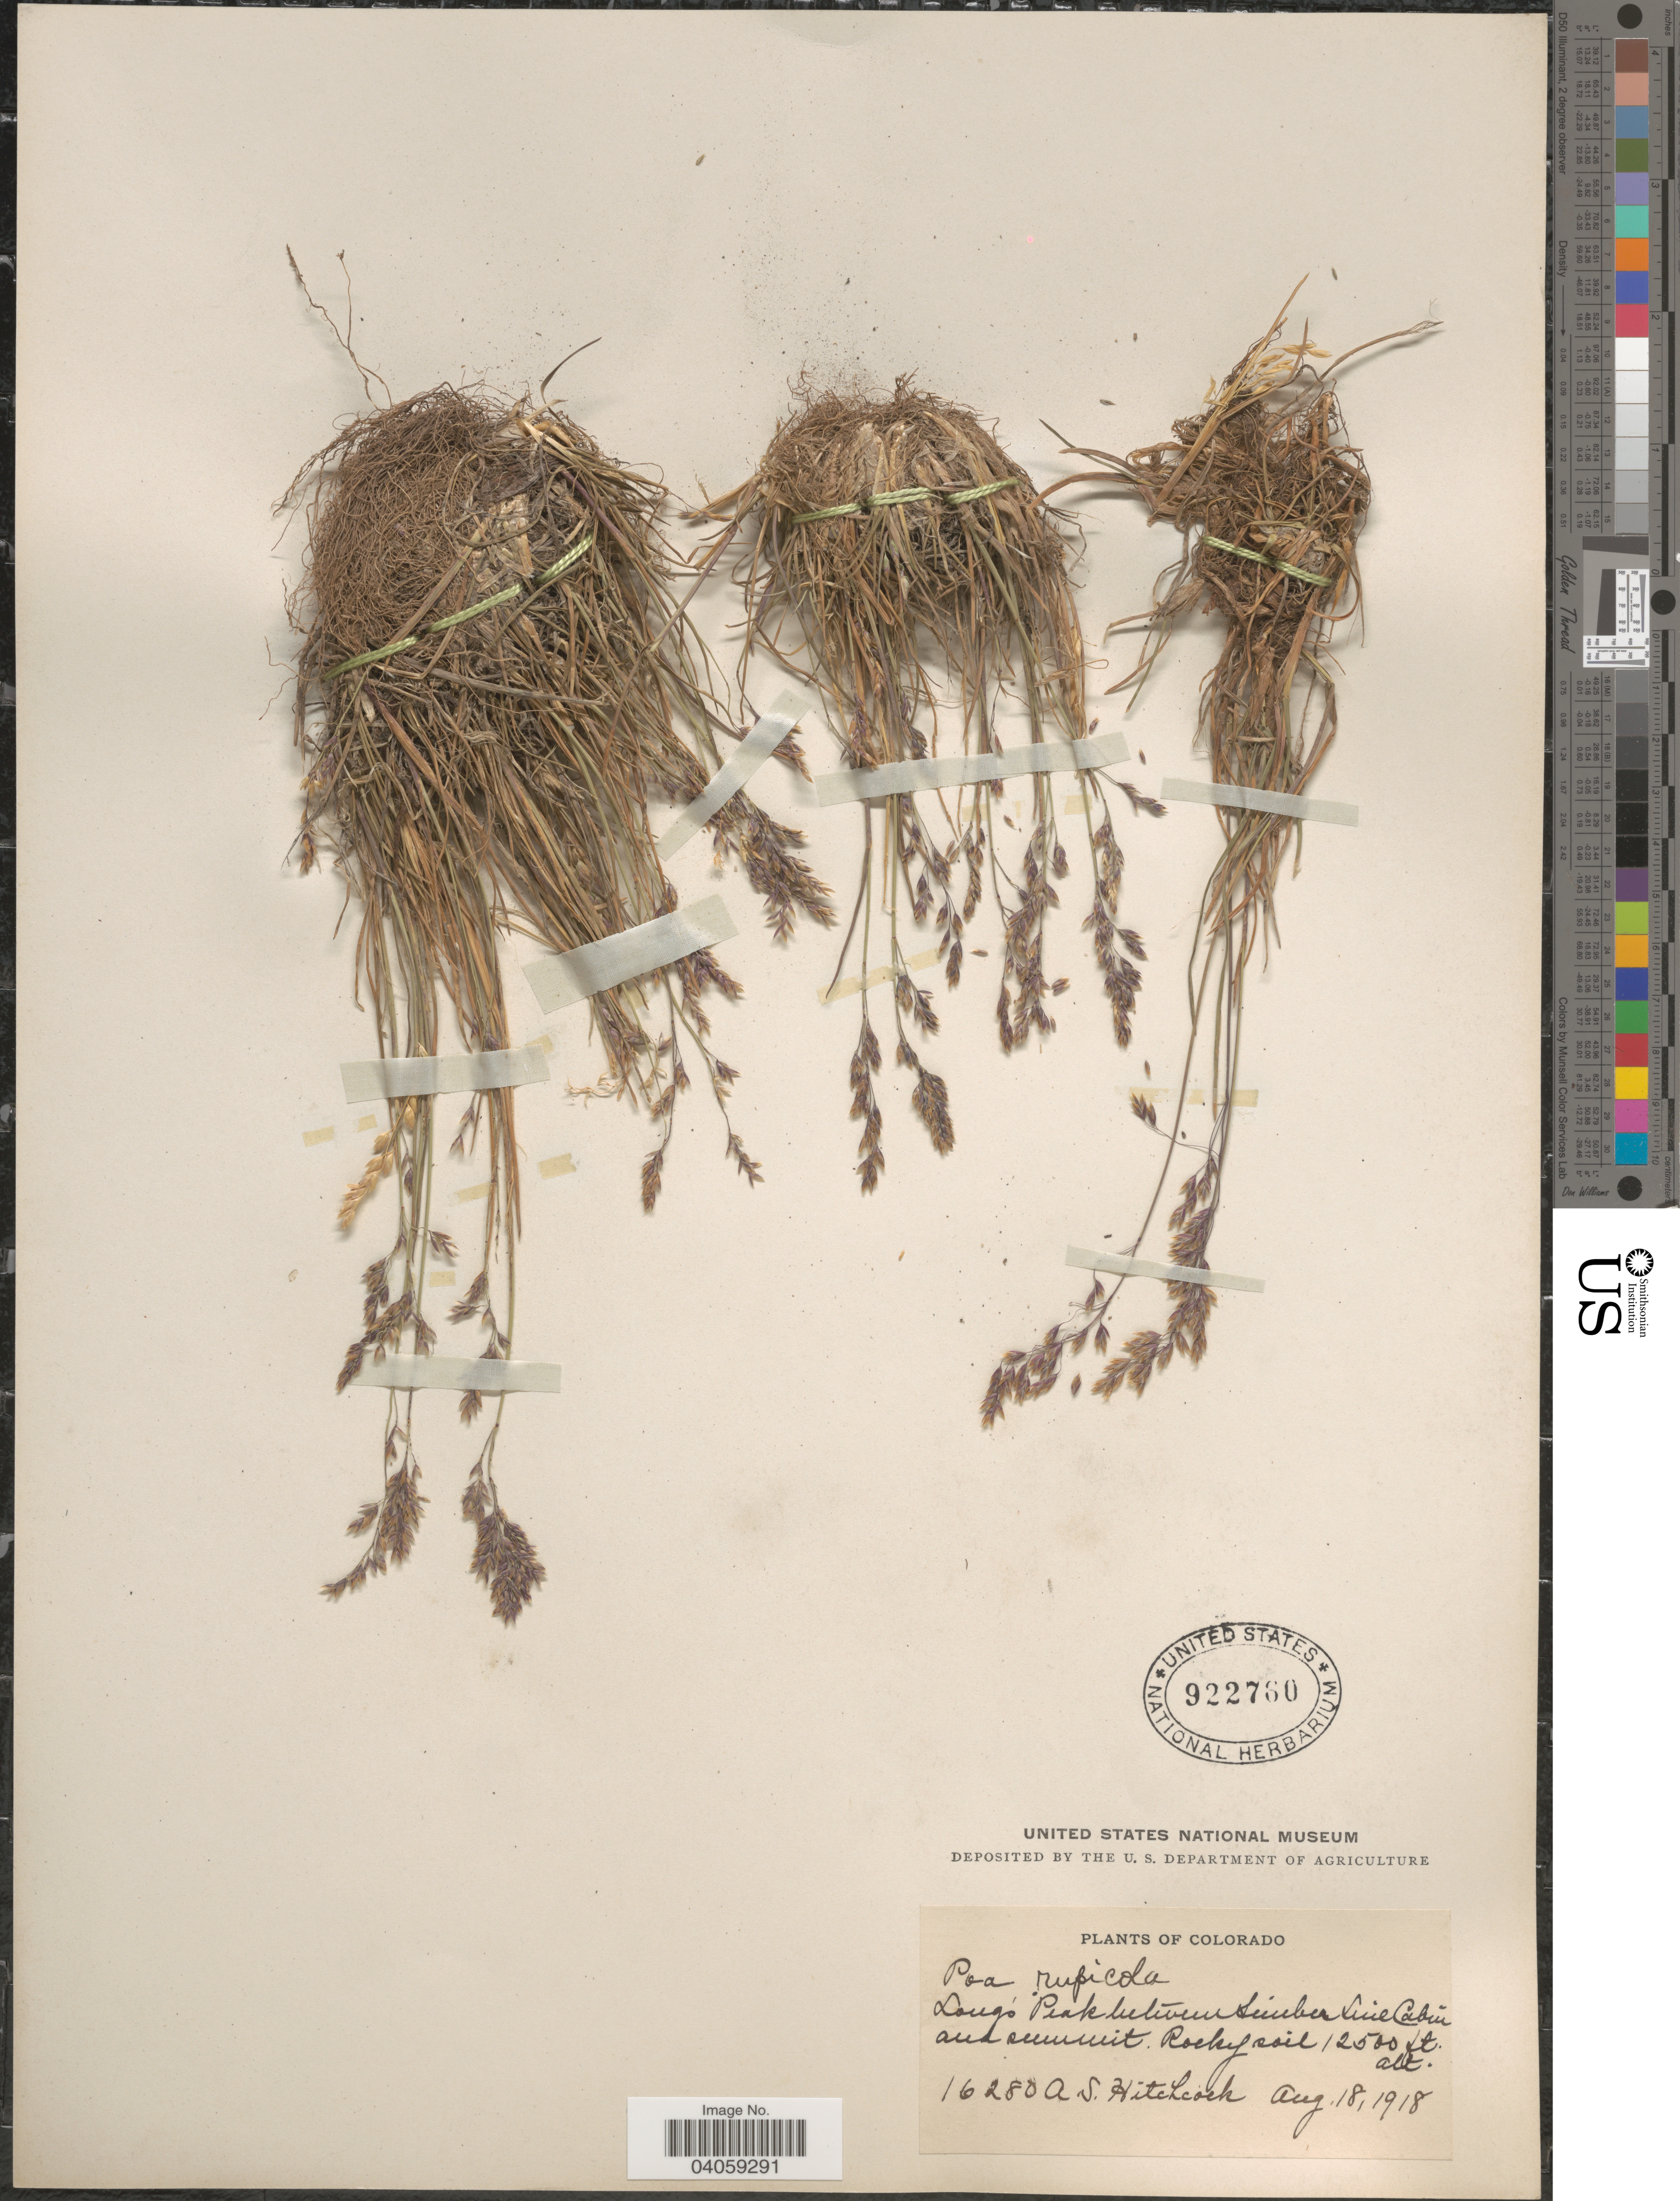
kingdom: Plantae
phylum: Tracheophyta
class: Liliopsida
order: Poales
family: Poaceae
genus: Poa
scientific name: Poa glauca subsp. rupicola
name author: (Nash) W.A. Weber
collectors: A. S. Hitchcock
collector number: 16280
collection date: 1918-08-18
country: United States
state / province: Colorado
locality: Long's Peak between Timber Line Cabin and summit.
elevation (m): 3810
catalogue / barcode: US 922760